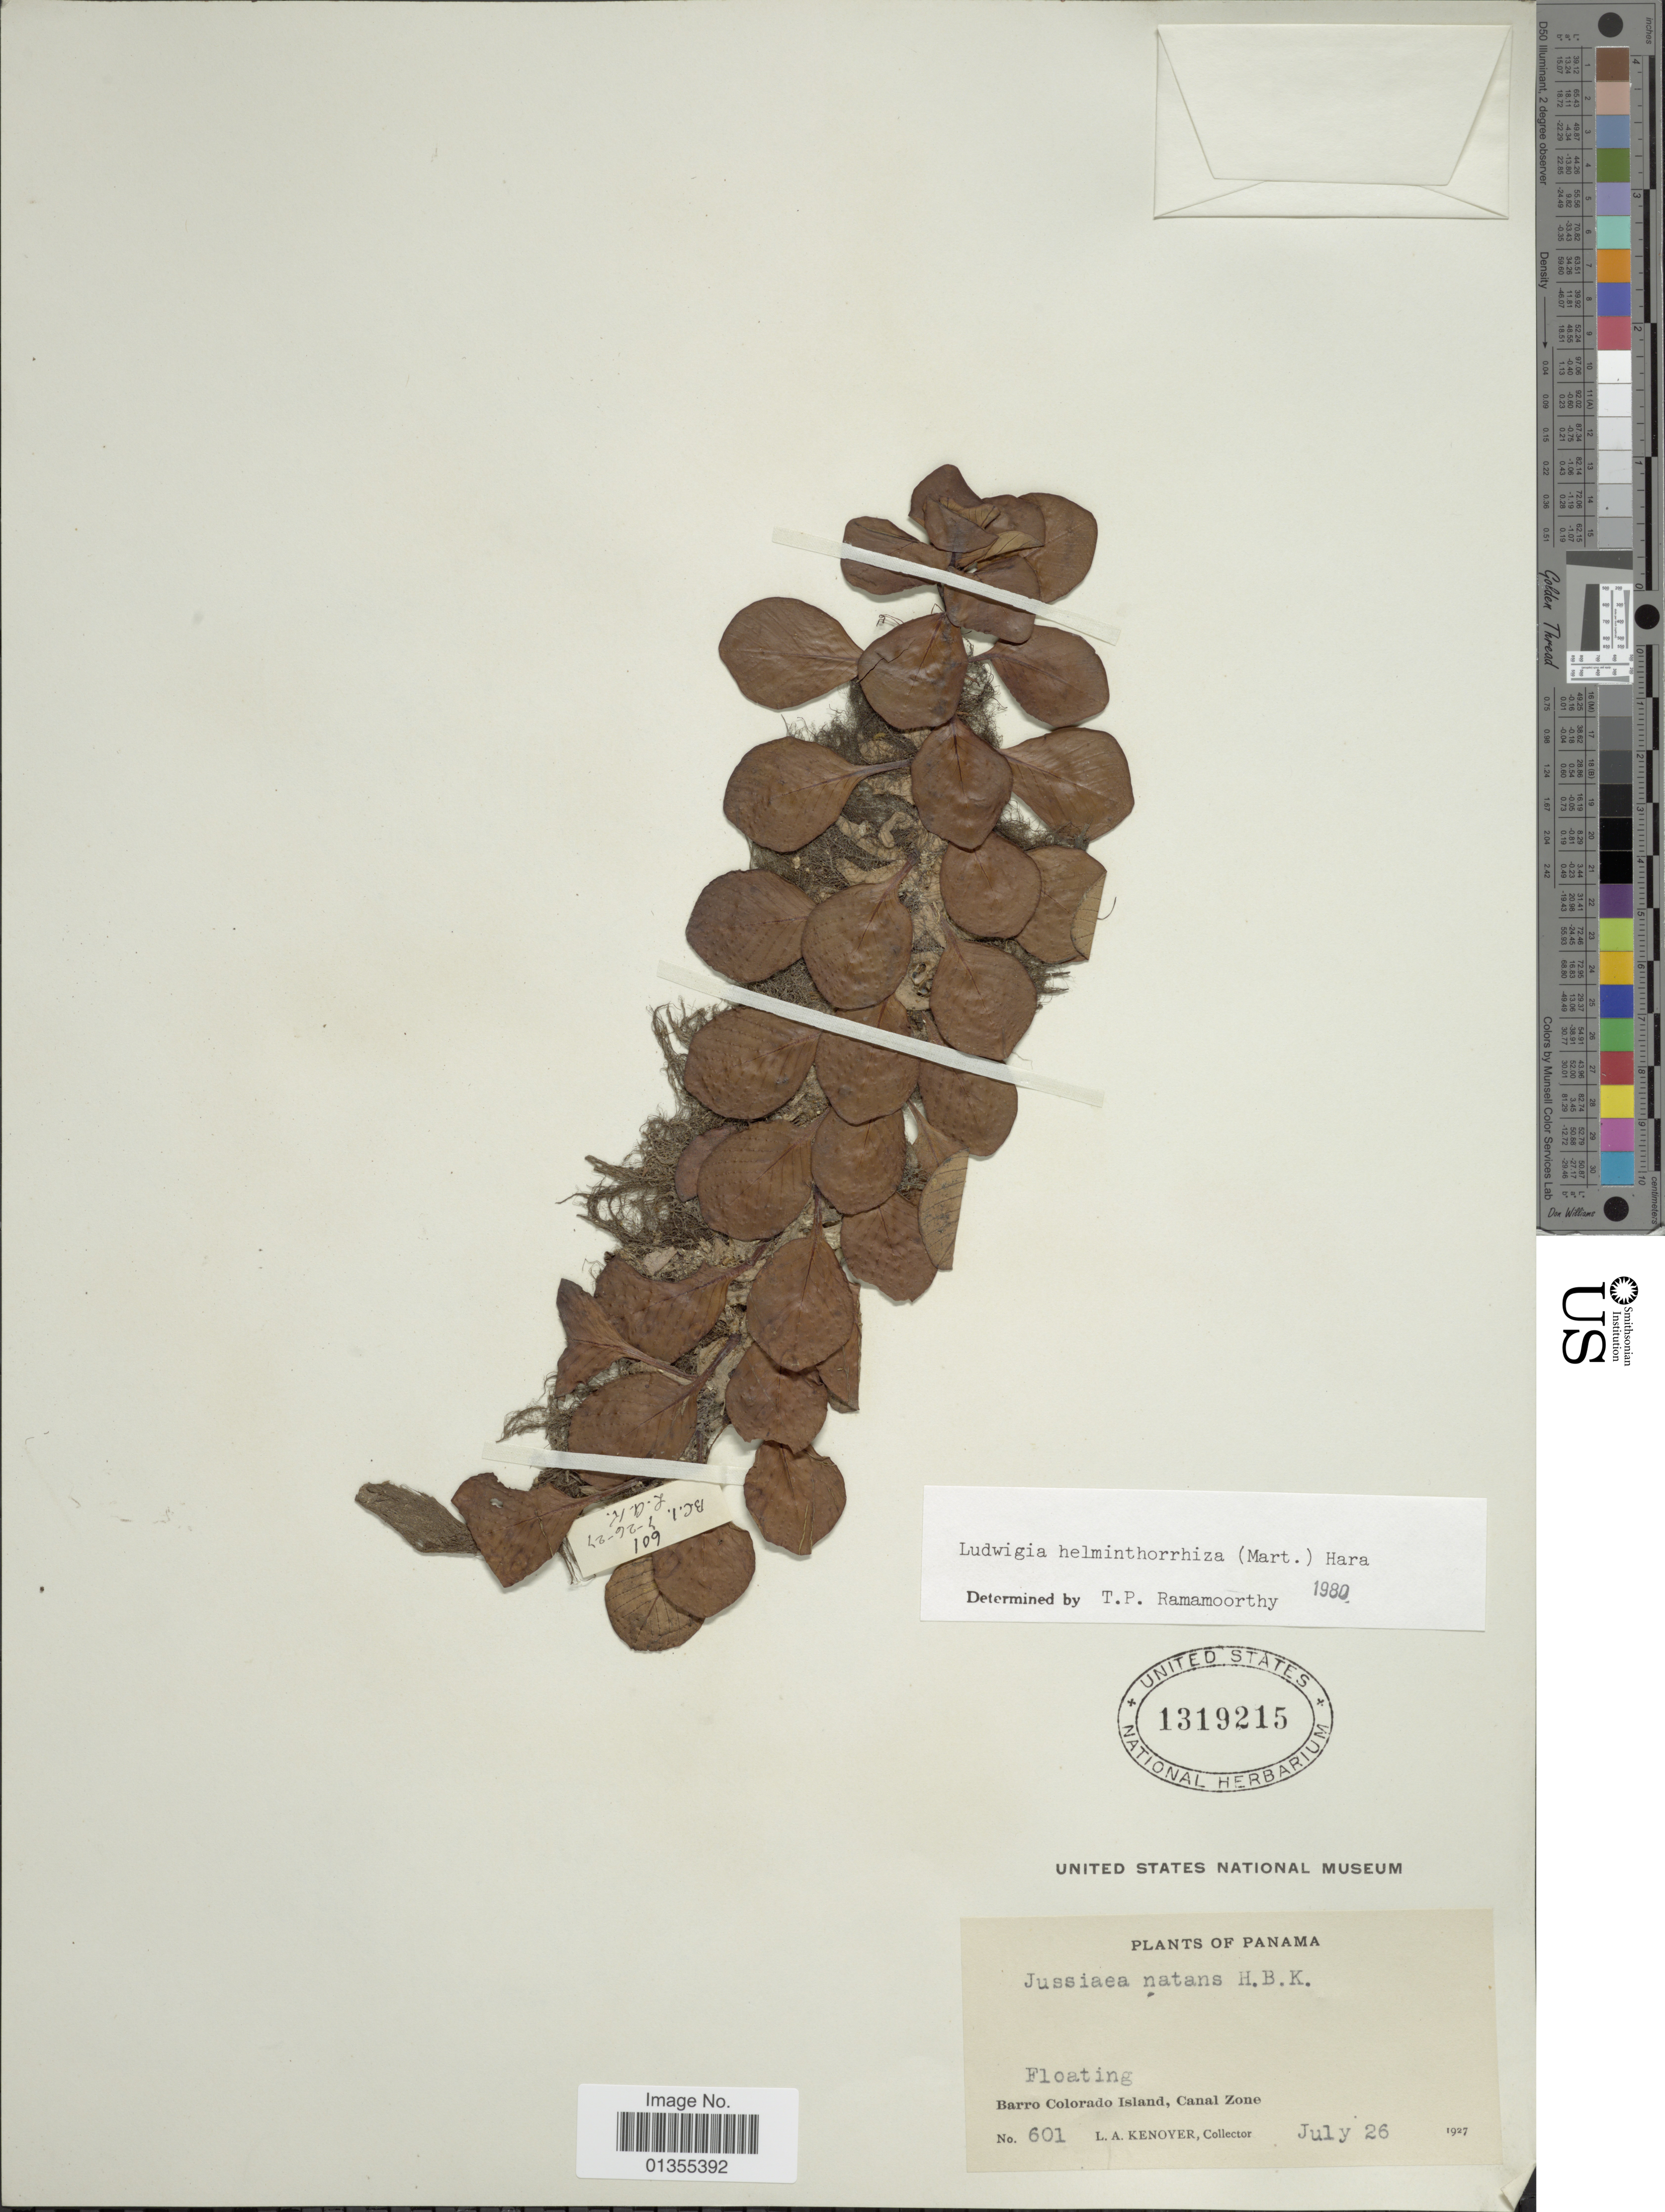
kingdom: Plantae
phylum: Tracheophyta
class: Magnoliopsida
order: Myrtales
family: Onagraceae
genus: Ludwigia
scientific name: Ludwigia helminthorrhiza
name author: (Mart.) H. Hara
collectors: L. Kenover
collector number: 601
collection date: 1927-07-26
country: Panama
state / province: Panamá Oeste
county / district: Canal Zone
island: Barro Colorado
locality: Barro Colorado Island, Canal Zone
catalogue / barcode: US 1319215